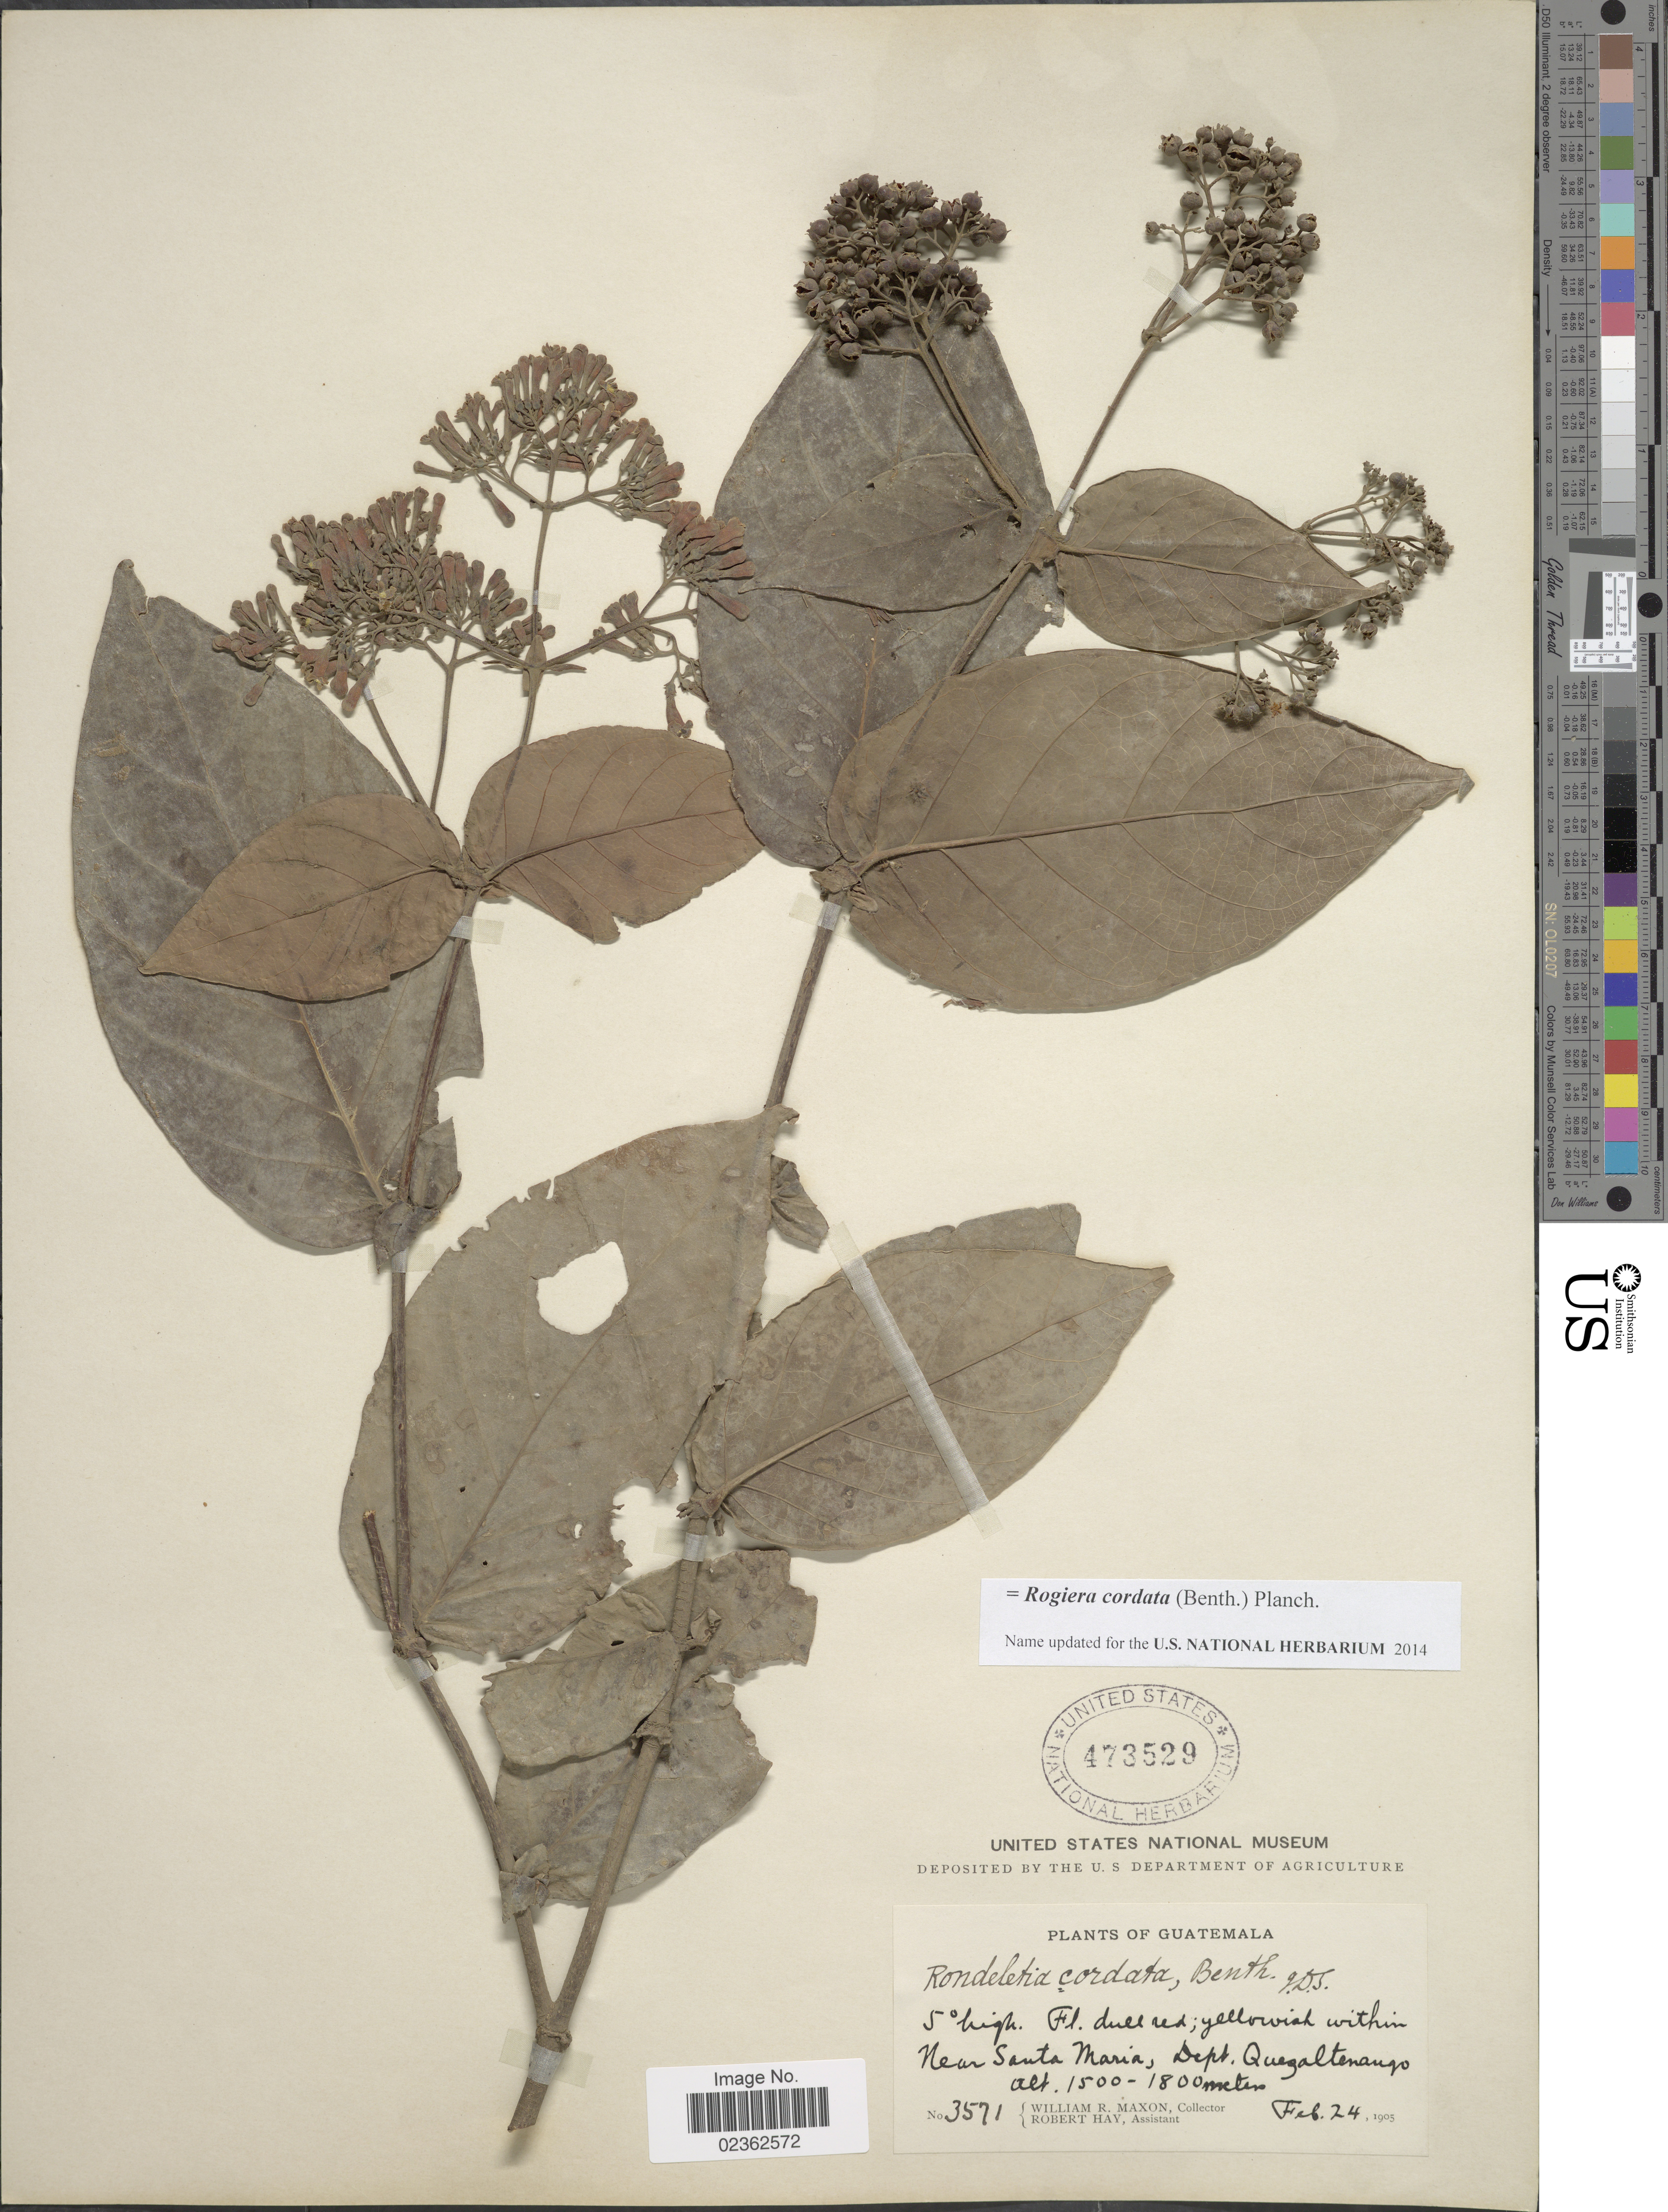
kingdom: Plantae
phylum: Tracheophyta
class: Magnoliopsida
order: Gentianales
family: Rubiaceae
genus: Rogiera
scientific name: Rogiera cordata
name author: (Benth.) Planch.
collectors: W. R. Maxon & R. Hay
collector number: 3571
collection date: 1905-02-24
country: Guatemala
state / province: Quetzaltenango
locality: Near Santa Maria.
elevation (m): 1500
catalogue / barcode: US 473529